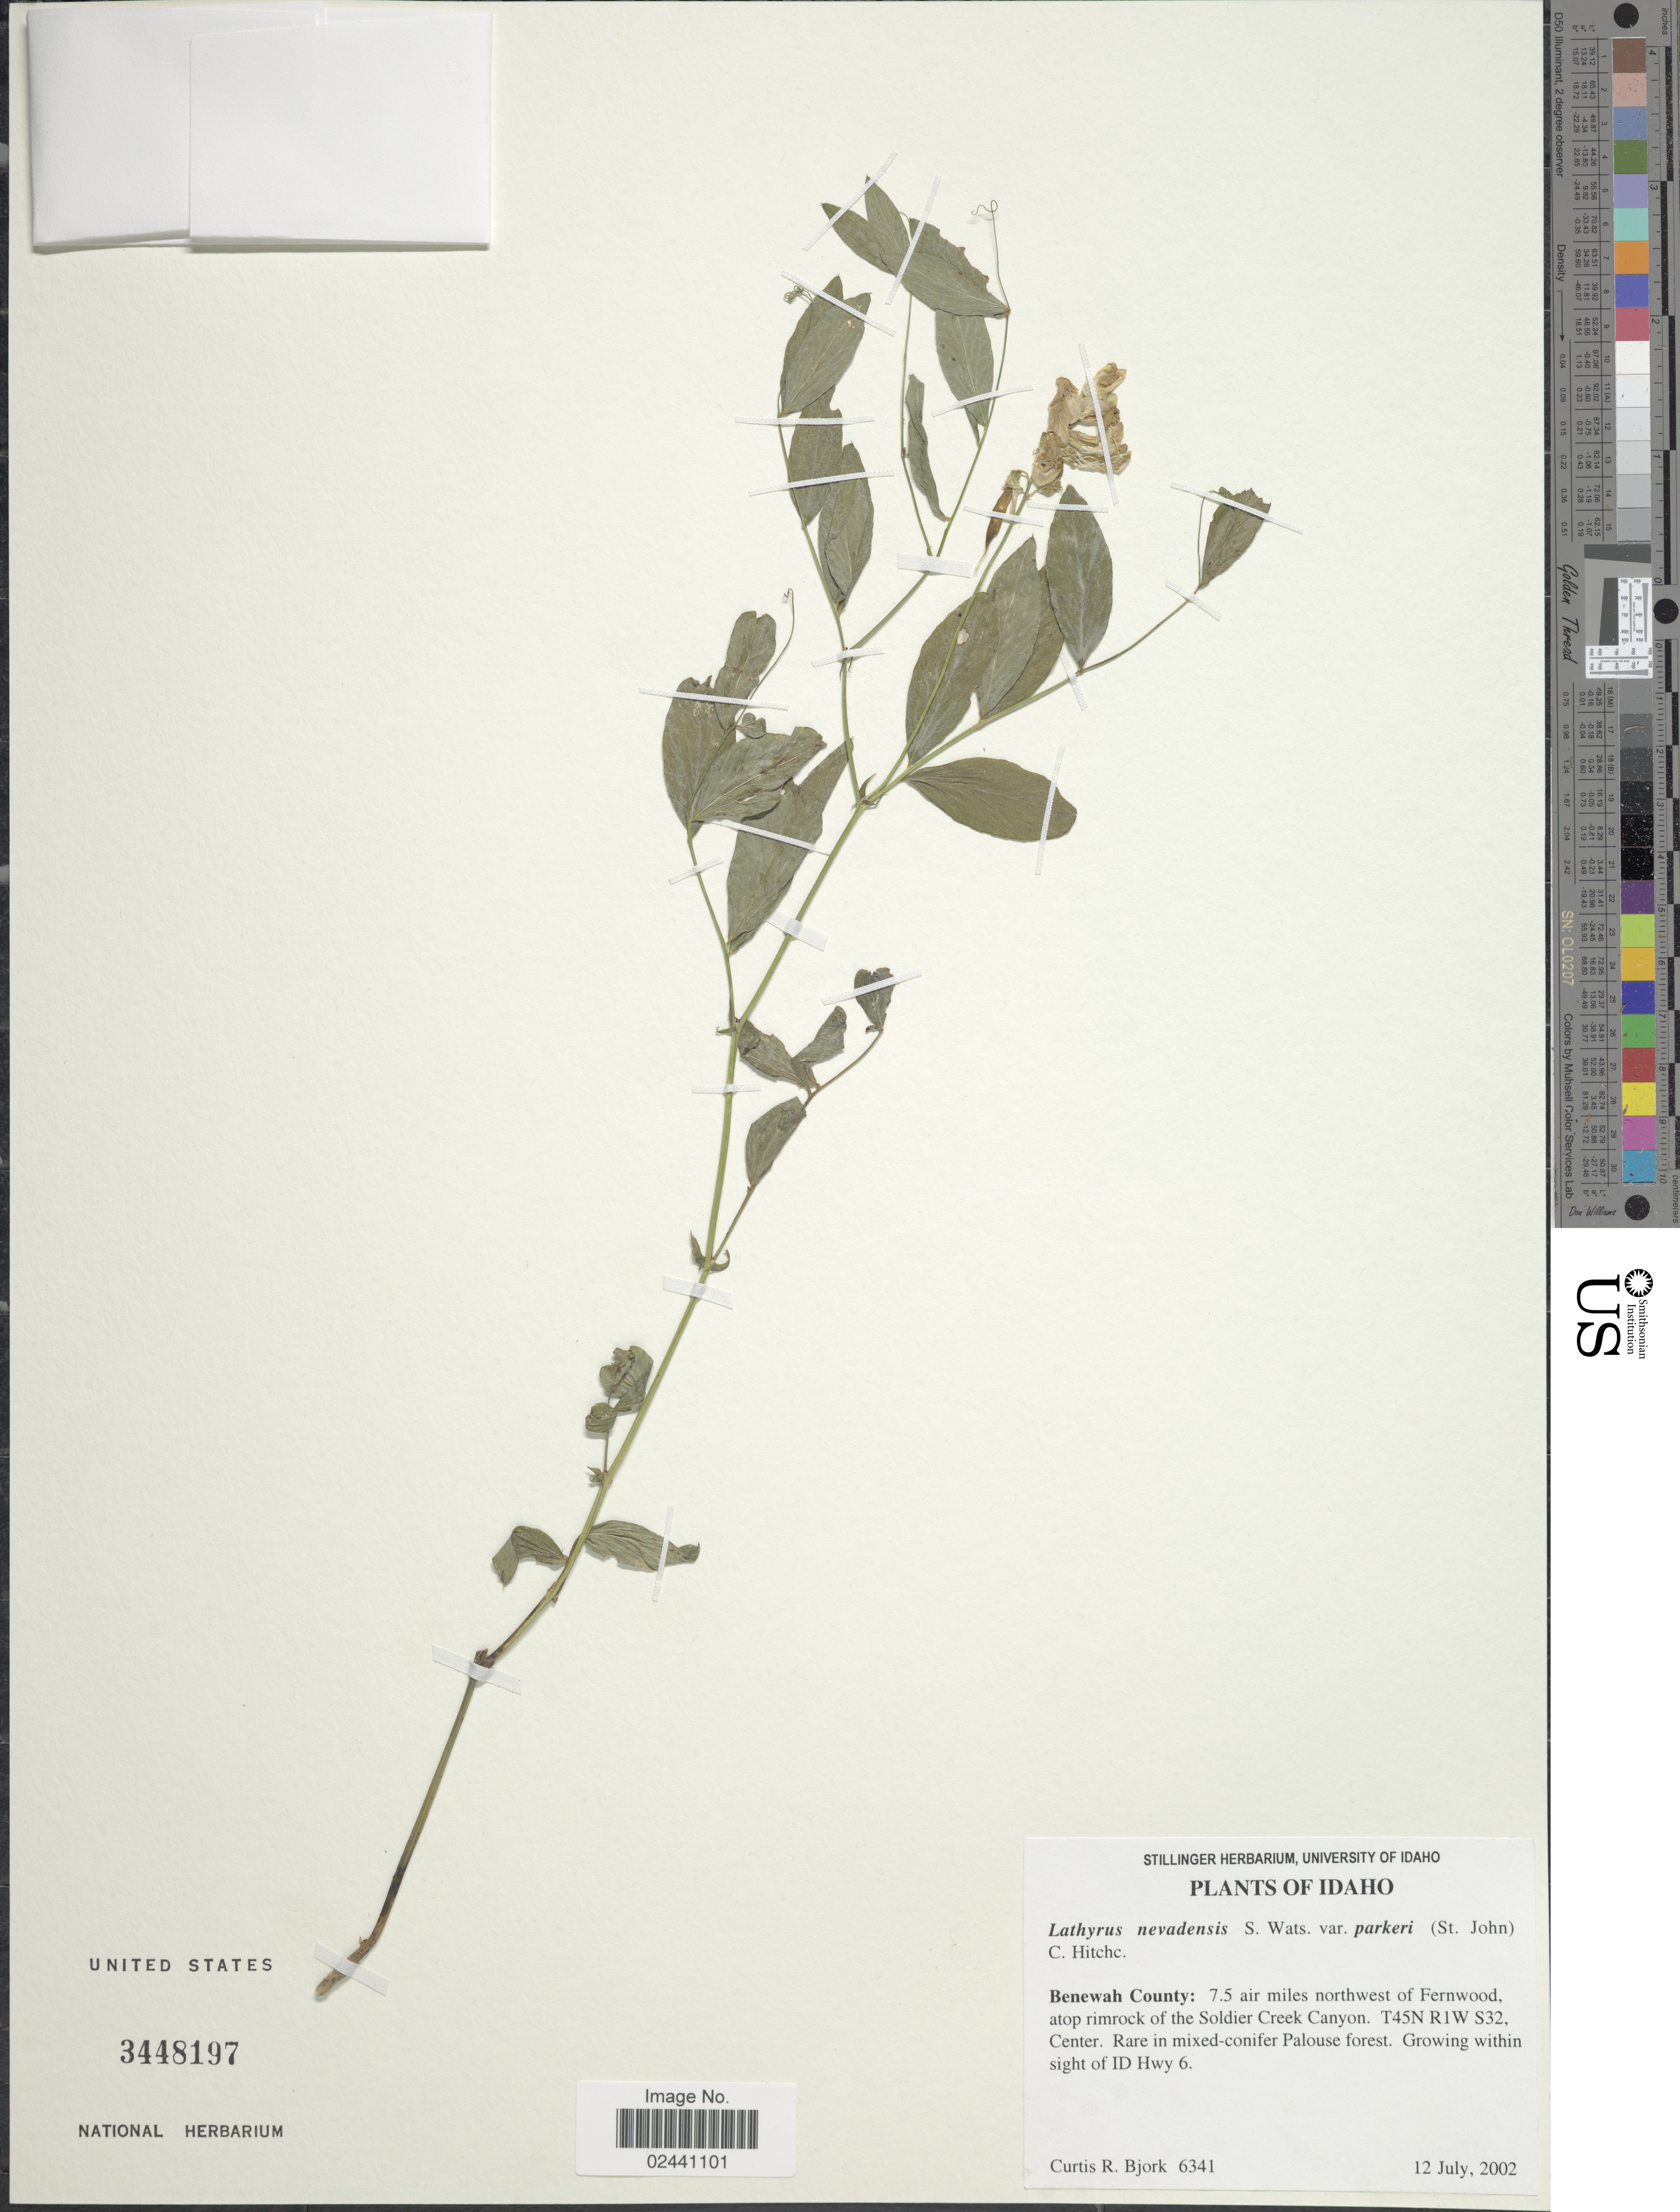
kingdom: Plantae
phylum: Tracheophyta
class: Magnoliopsida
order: Fabales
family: Fabaceae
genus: Lathyrus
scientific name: Lathyrus nevadensis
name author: S. Watson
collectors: C. Bjork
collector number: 6341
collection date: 2002-07-12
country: United States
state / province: Idaho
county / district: Benewah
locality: Benewah County: 7.5 air miles northwest of Fernwood, atop rimrock of the Soldier Creek Canyon. T45N R1W S32 Center. Growing within sight of ID Hwy 6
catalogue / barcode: US 3448197